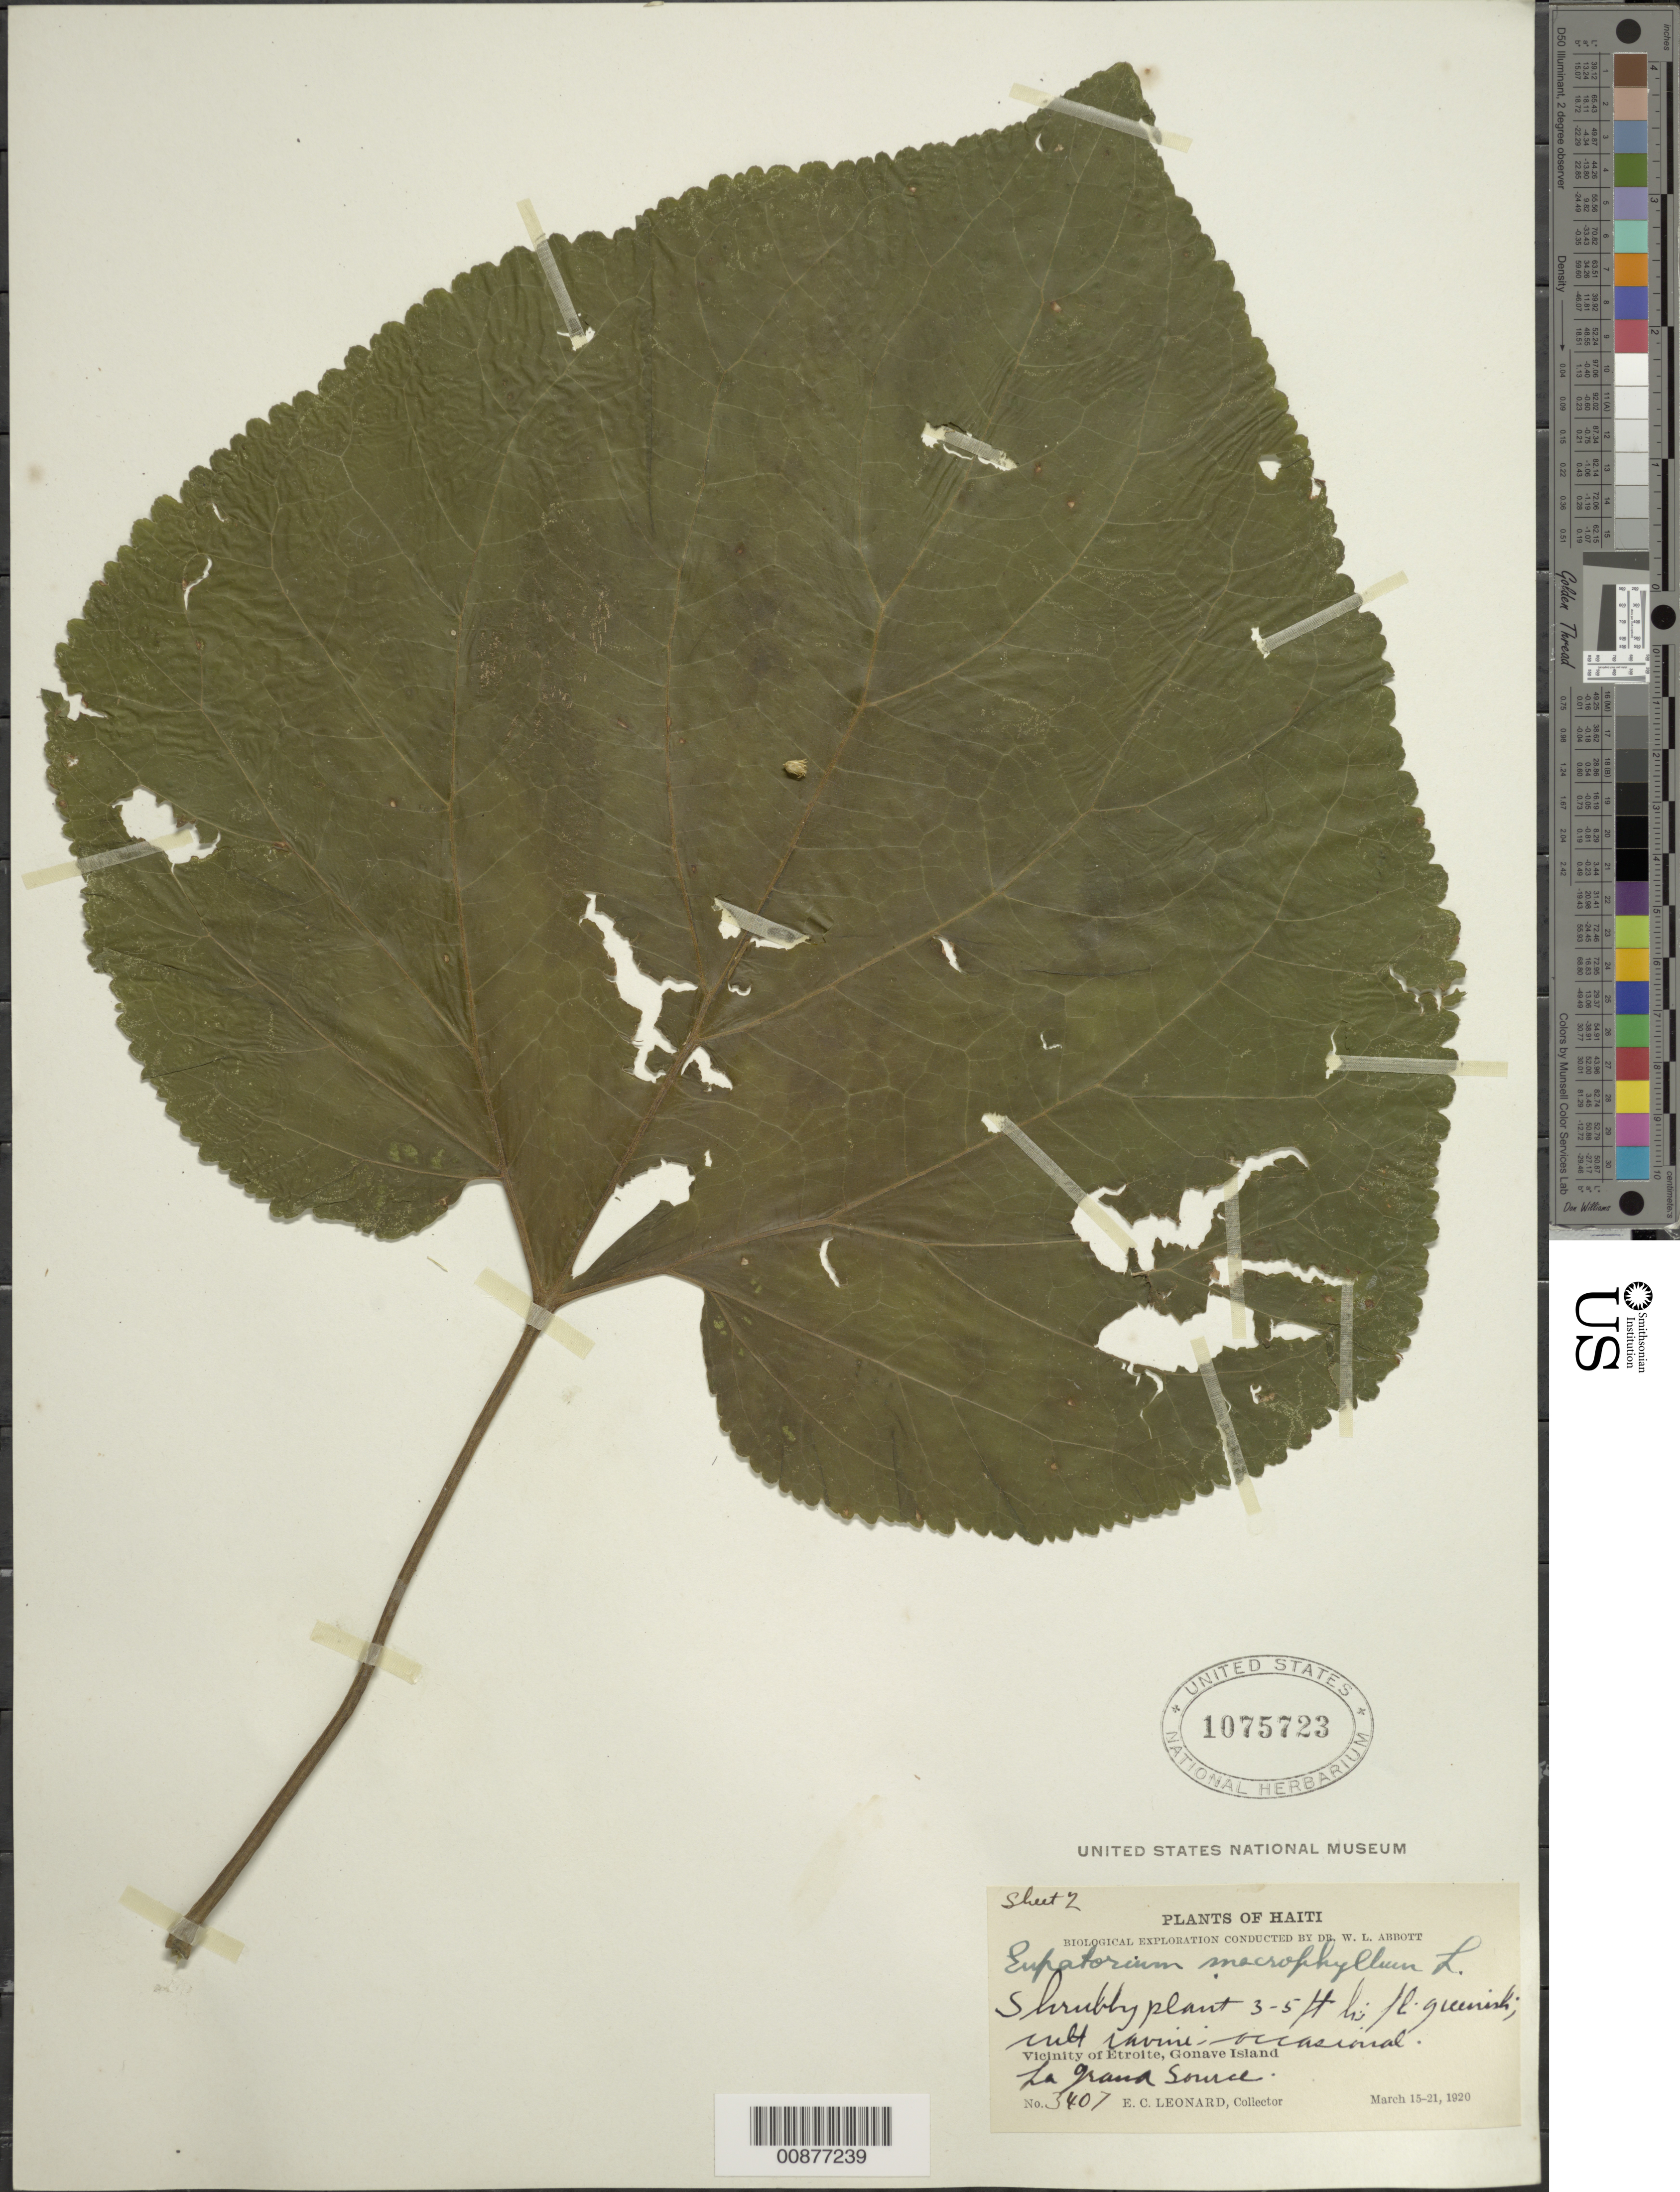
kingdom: Plantae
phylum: Tracheophyta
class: Magnoliopsida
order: Asterales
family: Asteraceae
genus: Hebeclinium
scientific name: Hebeclinium macrophyllum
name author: (L.) DC.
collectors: E. C. Leonard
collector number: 3407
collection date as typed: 15 Mar 1920 to 21 Mar 1920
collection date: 1920-03-15/1920-03-21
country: Haiti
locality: Vicinity of Étroite, Gonave Island. La Grand Source.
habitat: Ravine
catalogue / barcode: US 1075723